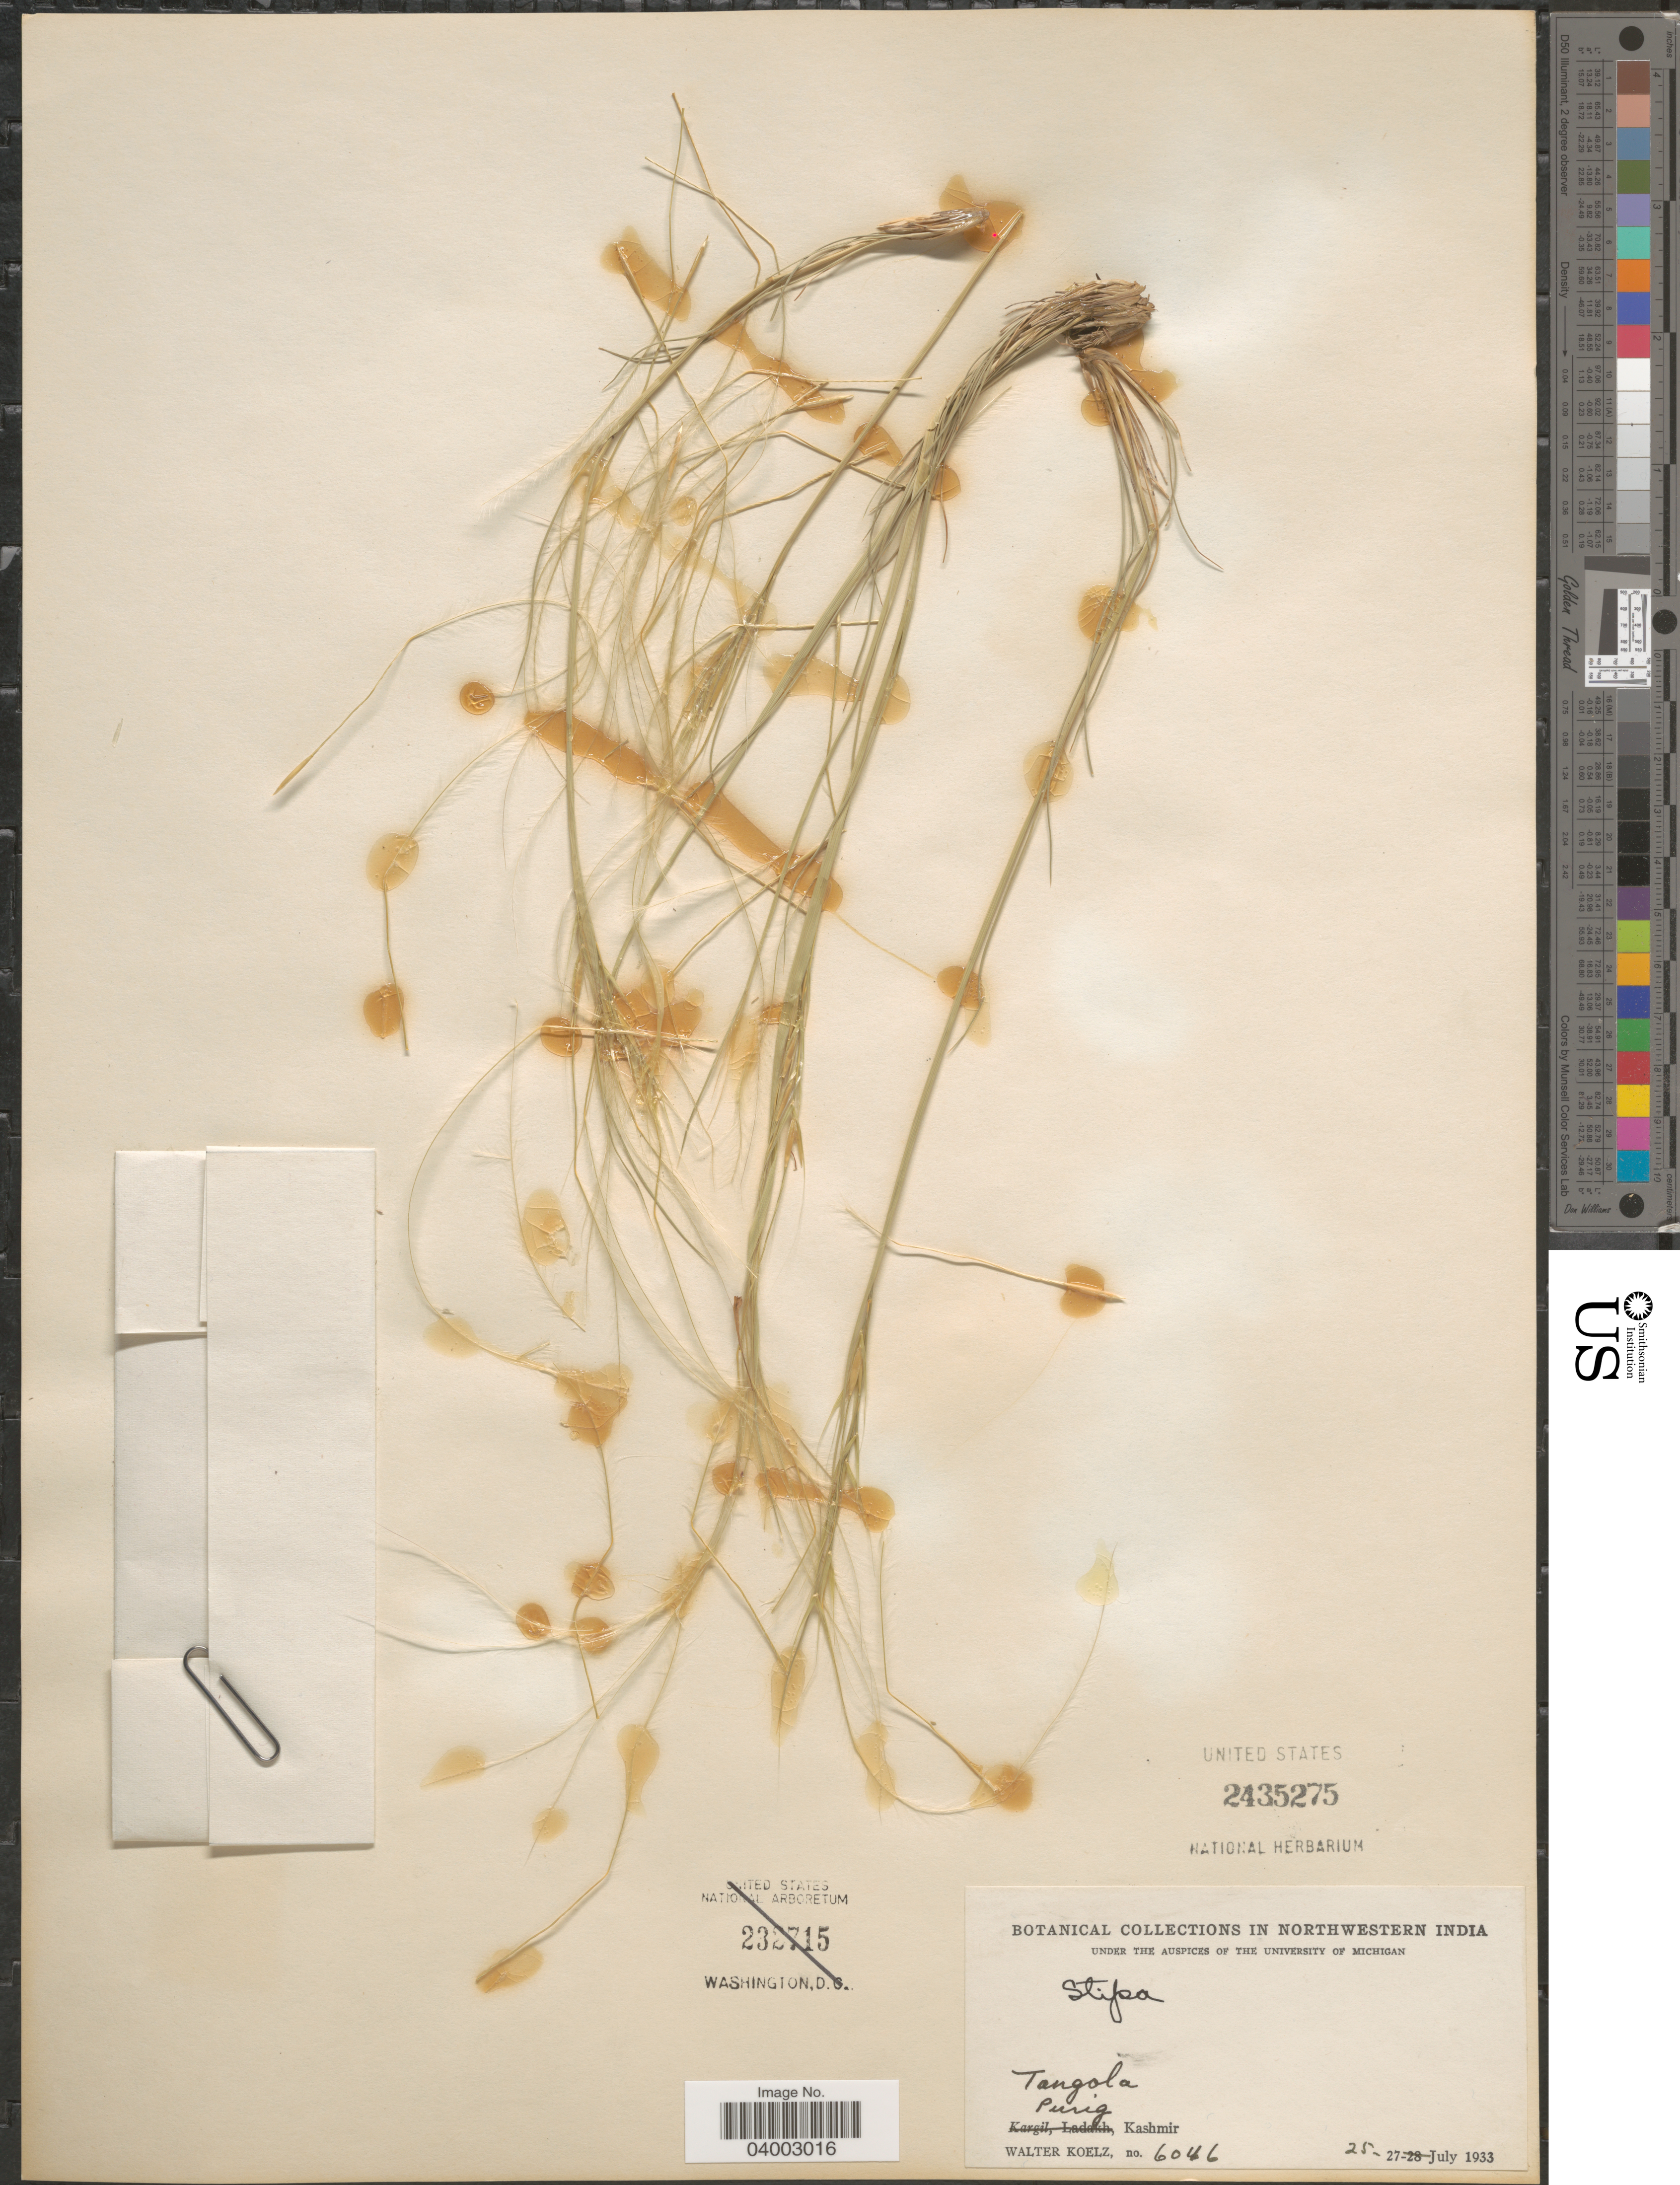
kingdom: Plantae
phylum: Tracheophyta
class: Liliopsida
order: Poales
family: Poaceae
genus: Stipa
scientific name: Stipa sp.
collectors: W. N. Koelz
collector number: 6046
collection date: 1933-07-25/1933-07-27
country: India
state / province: Jammu and Kashmir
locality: In Northwestern India. Purig, Kashmir.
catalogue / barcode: US 2435275